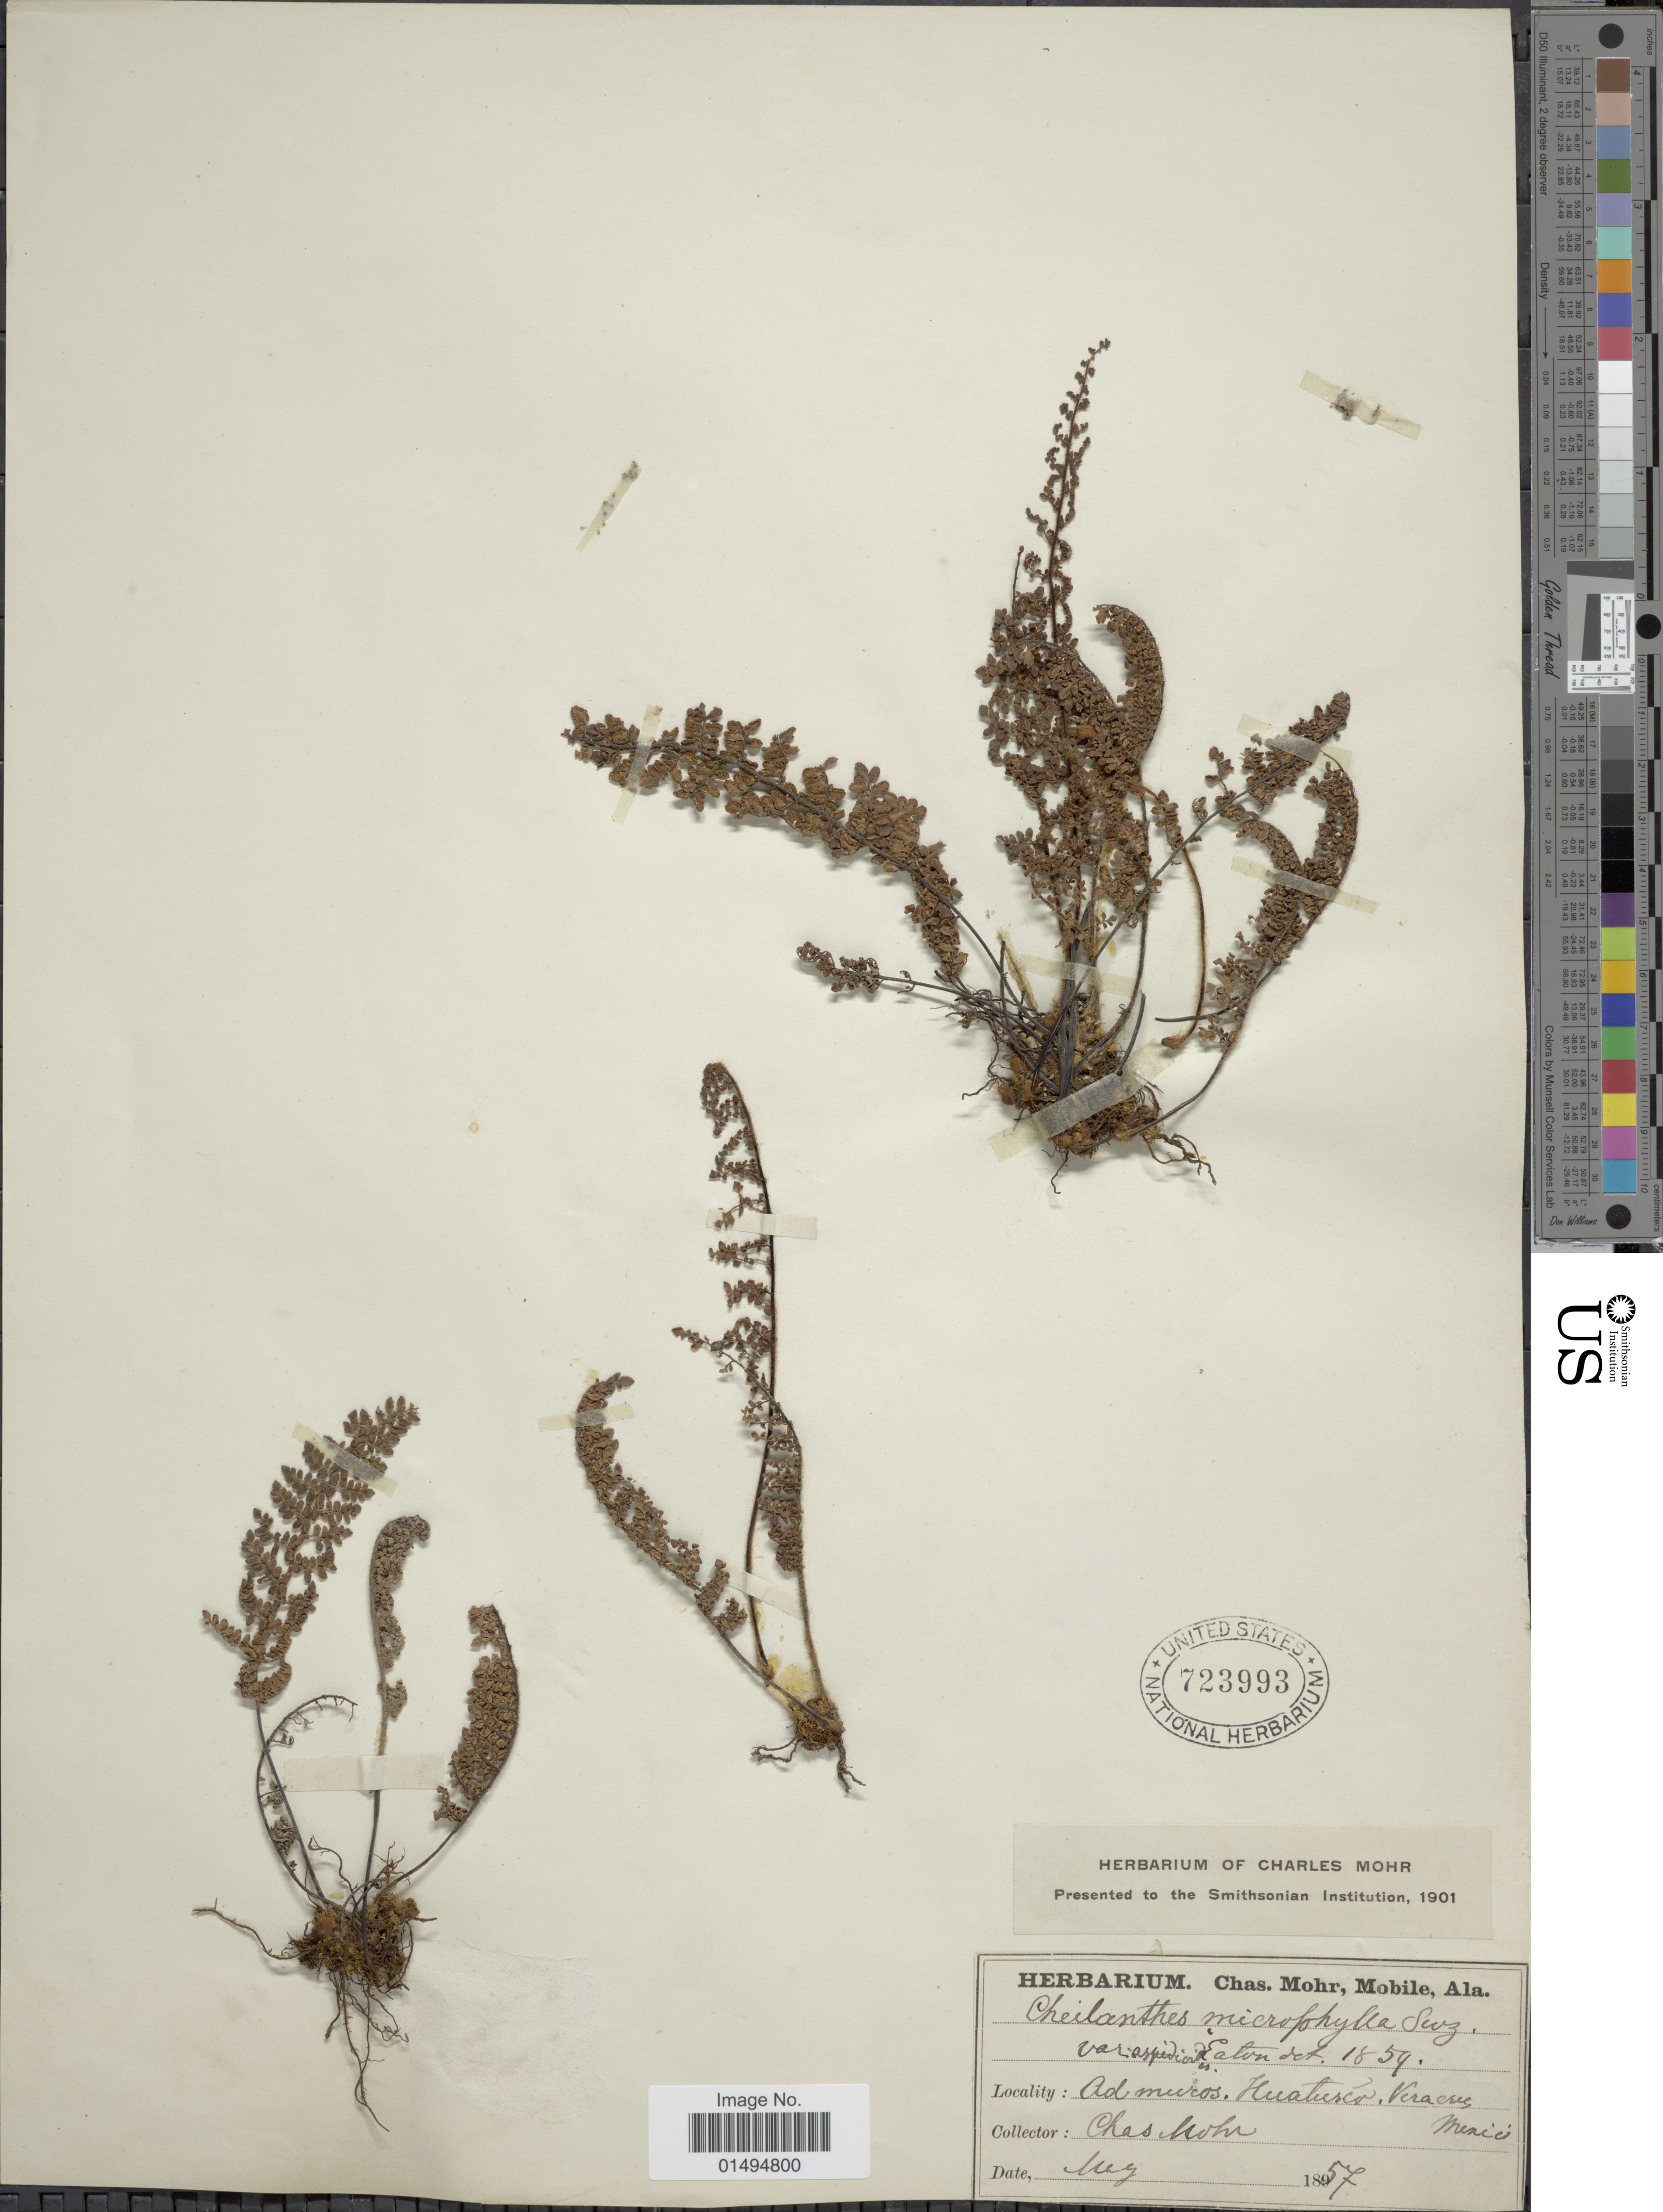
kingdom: Plantae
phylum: Tracheophyta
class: Polypodiopsida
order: Polypodiales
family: Pteridaceae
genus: Myriopteris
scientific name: Myriopteris notholaenoides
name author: (Desv.) Grusz & Windham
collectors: Mohr, C. T. (herbarium)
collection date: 1857-05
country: Mexico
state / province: Veracruz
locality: Ad muros, Huatusco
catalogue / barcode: US 723993